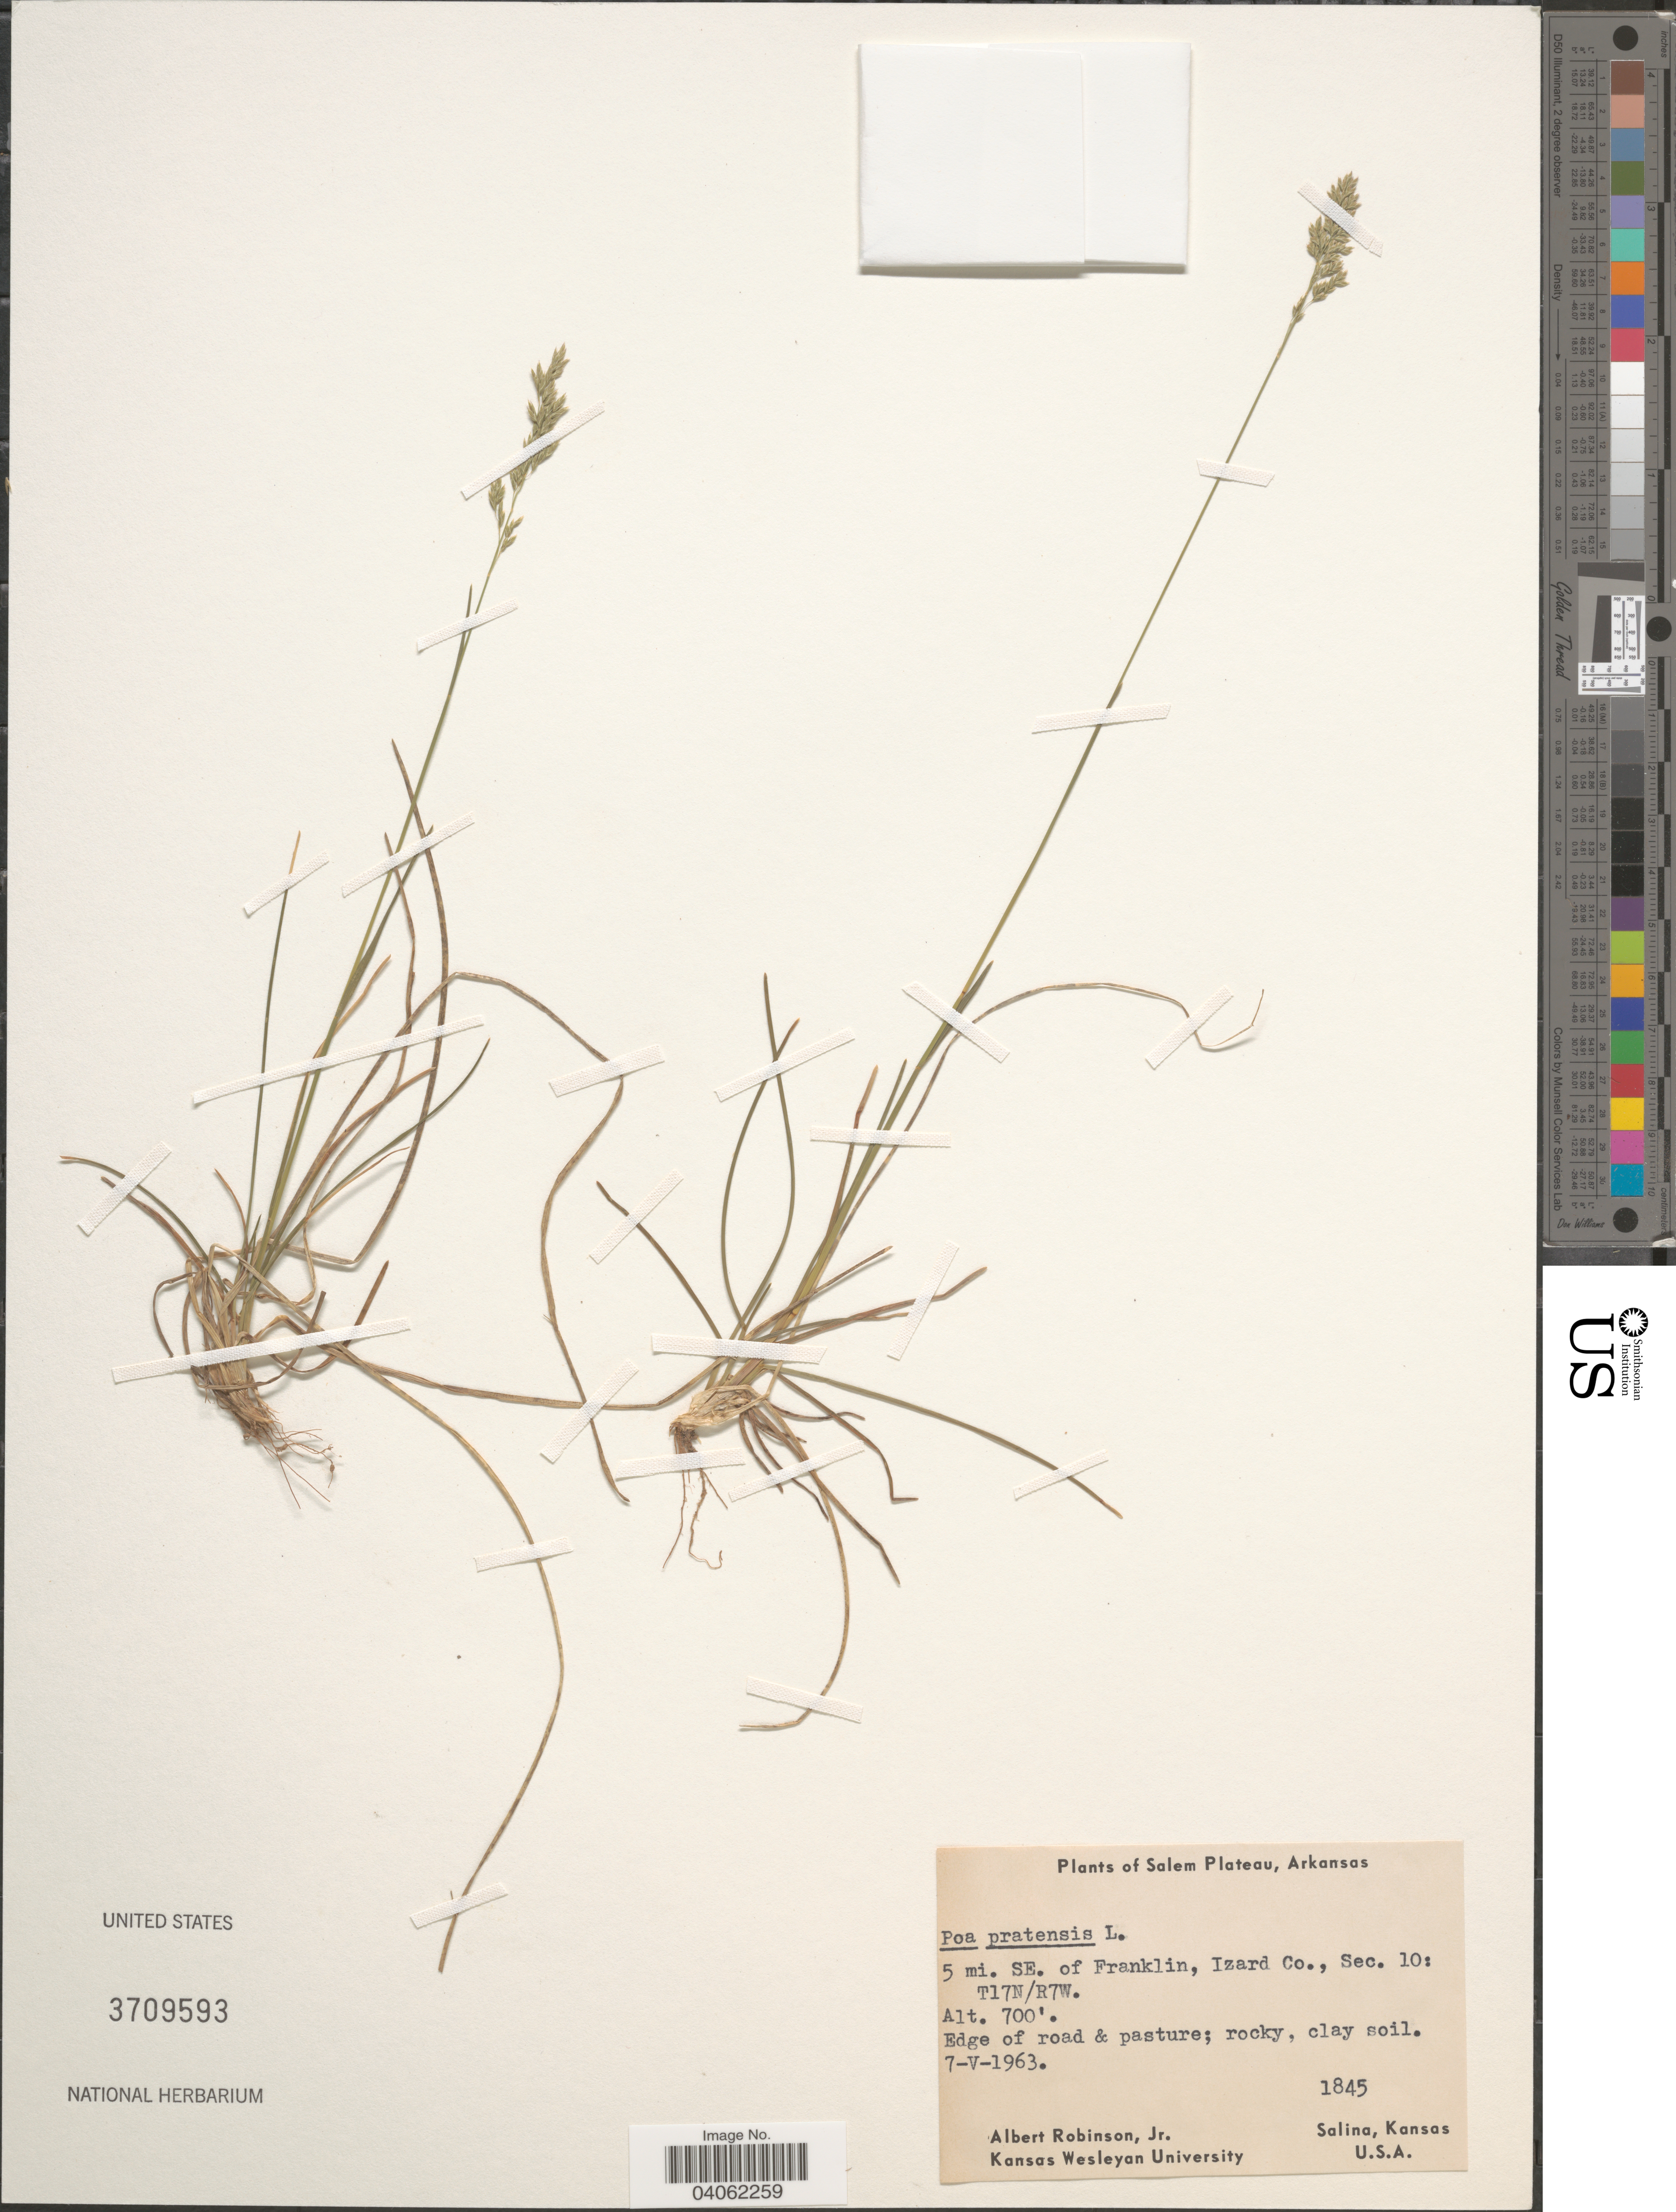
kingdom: Plantae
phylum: Tracheophyta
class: Liliopsida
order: Poales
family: Poaceae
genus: Poa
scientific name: Poa pratensis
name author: L.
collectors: A. Robinson Jr.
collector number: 1845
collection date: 1963-05-07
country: United States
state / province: Arkansas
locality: Salem Plateau. 5 mi. SE. of Franklin, Izard Co., Sec. 10: T17N/R7W.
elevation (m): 213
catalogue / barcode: US 3709593